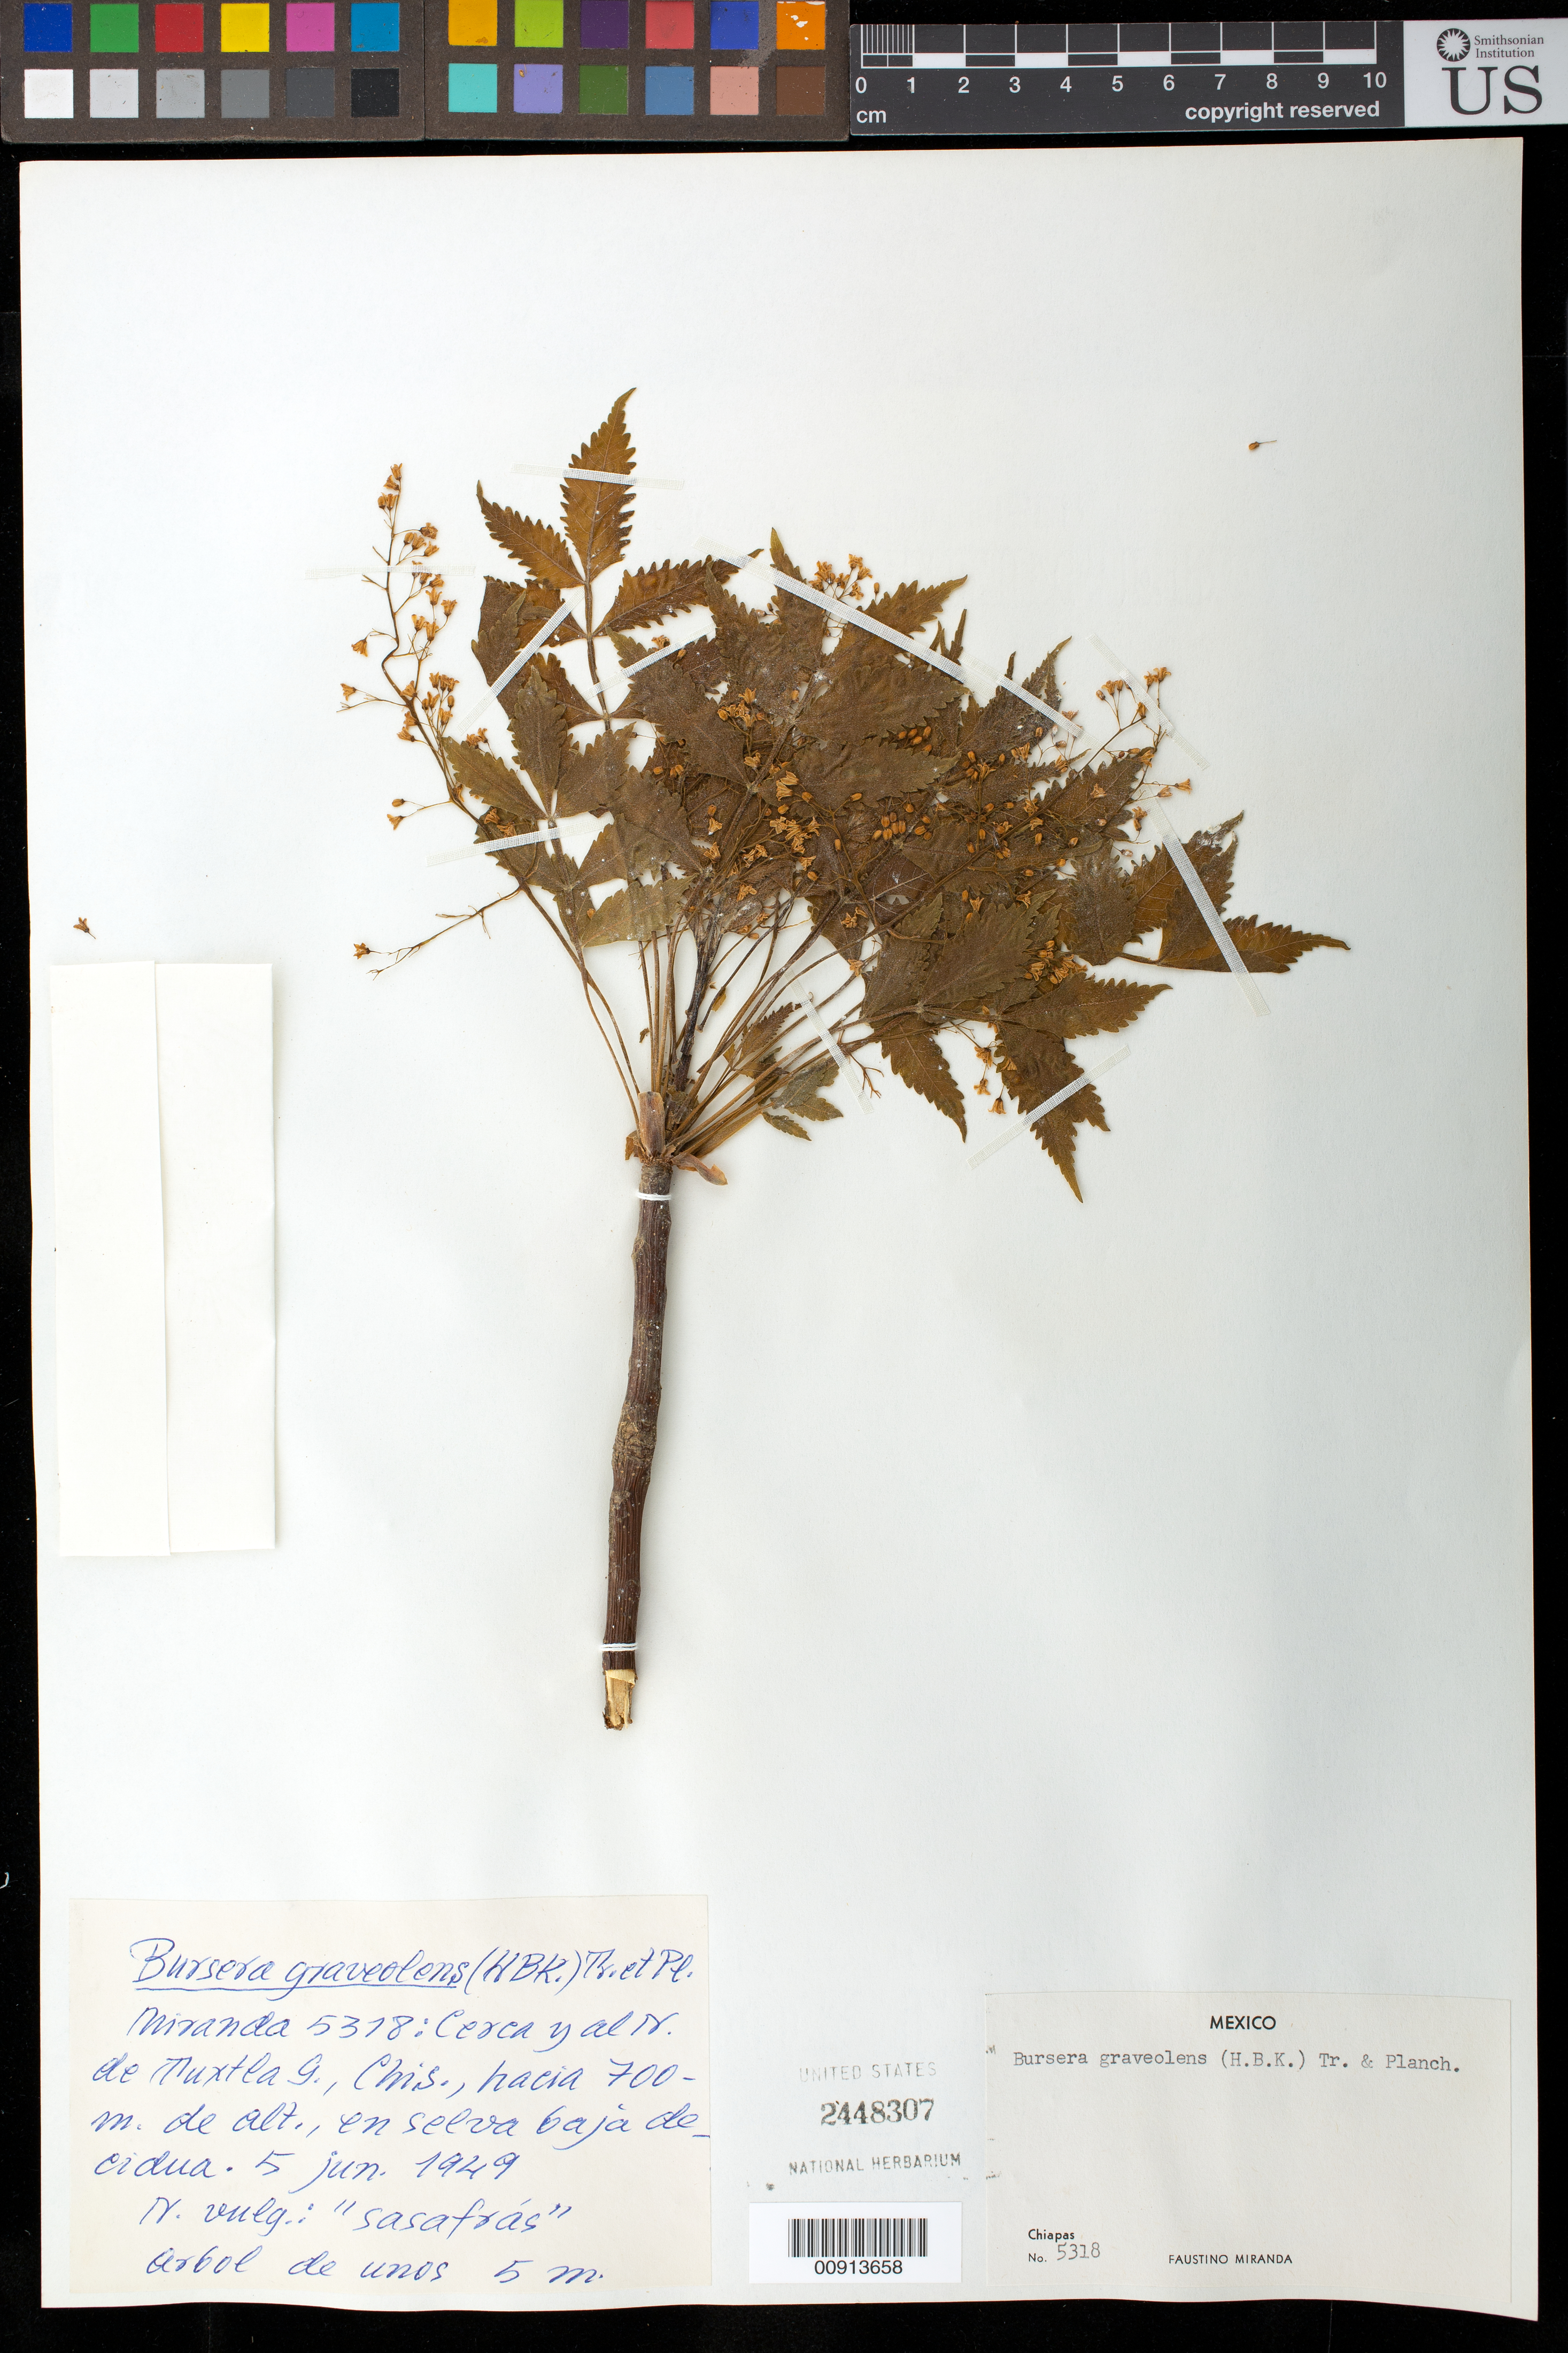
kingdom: Plantae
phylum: Tracheophyta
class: Magnoliopsida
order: Sapindales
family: Burseraceae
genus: Bursera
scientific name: Bursera veracruziana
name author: E. Collins & A. Weeks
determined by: Collins, Elizabeth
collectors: Miranda G., F.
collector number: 5318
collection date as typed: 05 Jun 1949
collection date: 1949-06-05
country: Mexico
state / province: Chiapas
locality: Cerca y al N. de Tuxtla Gutiérrez, Chiapas.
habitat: En selva baja decidua.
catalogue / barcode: US 2448307